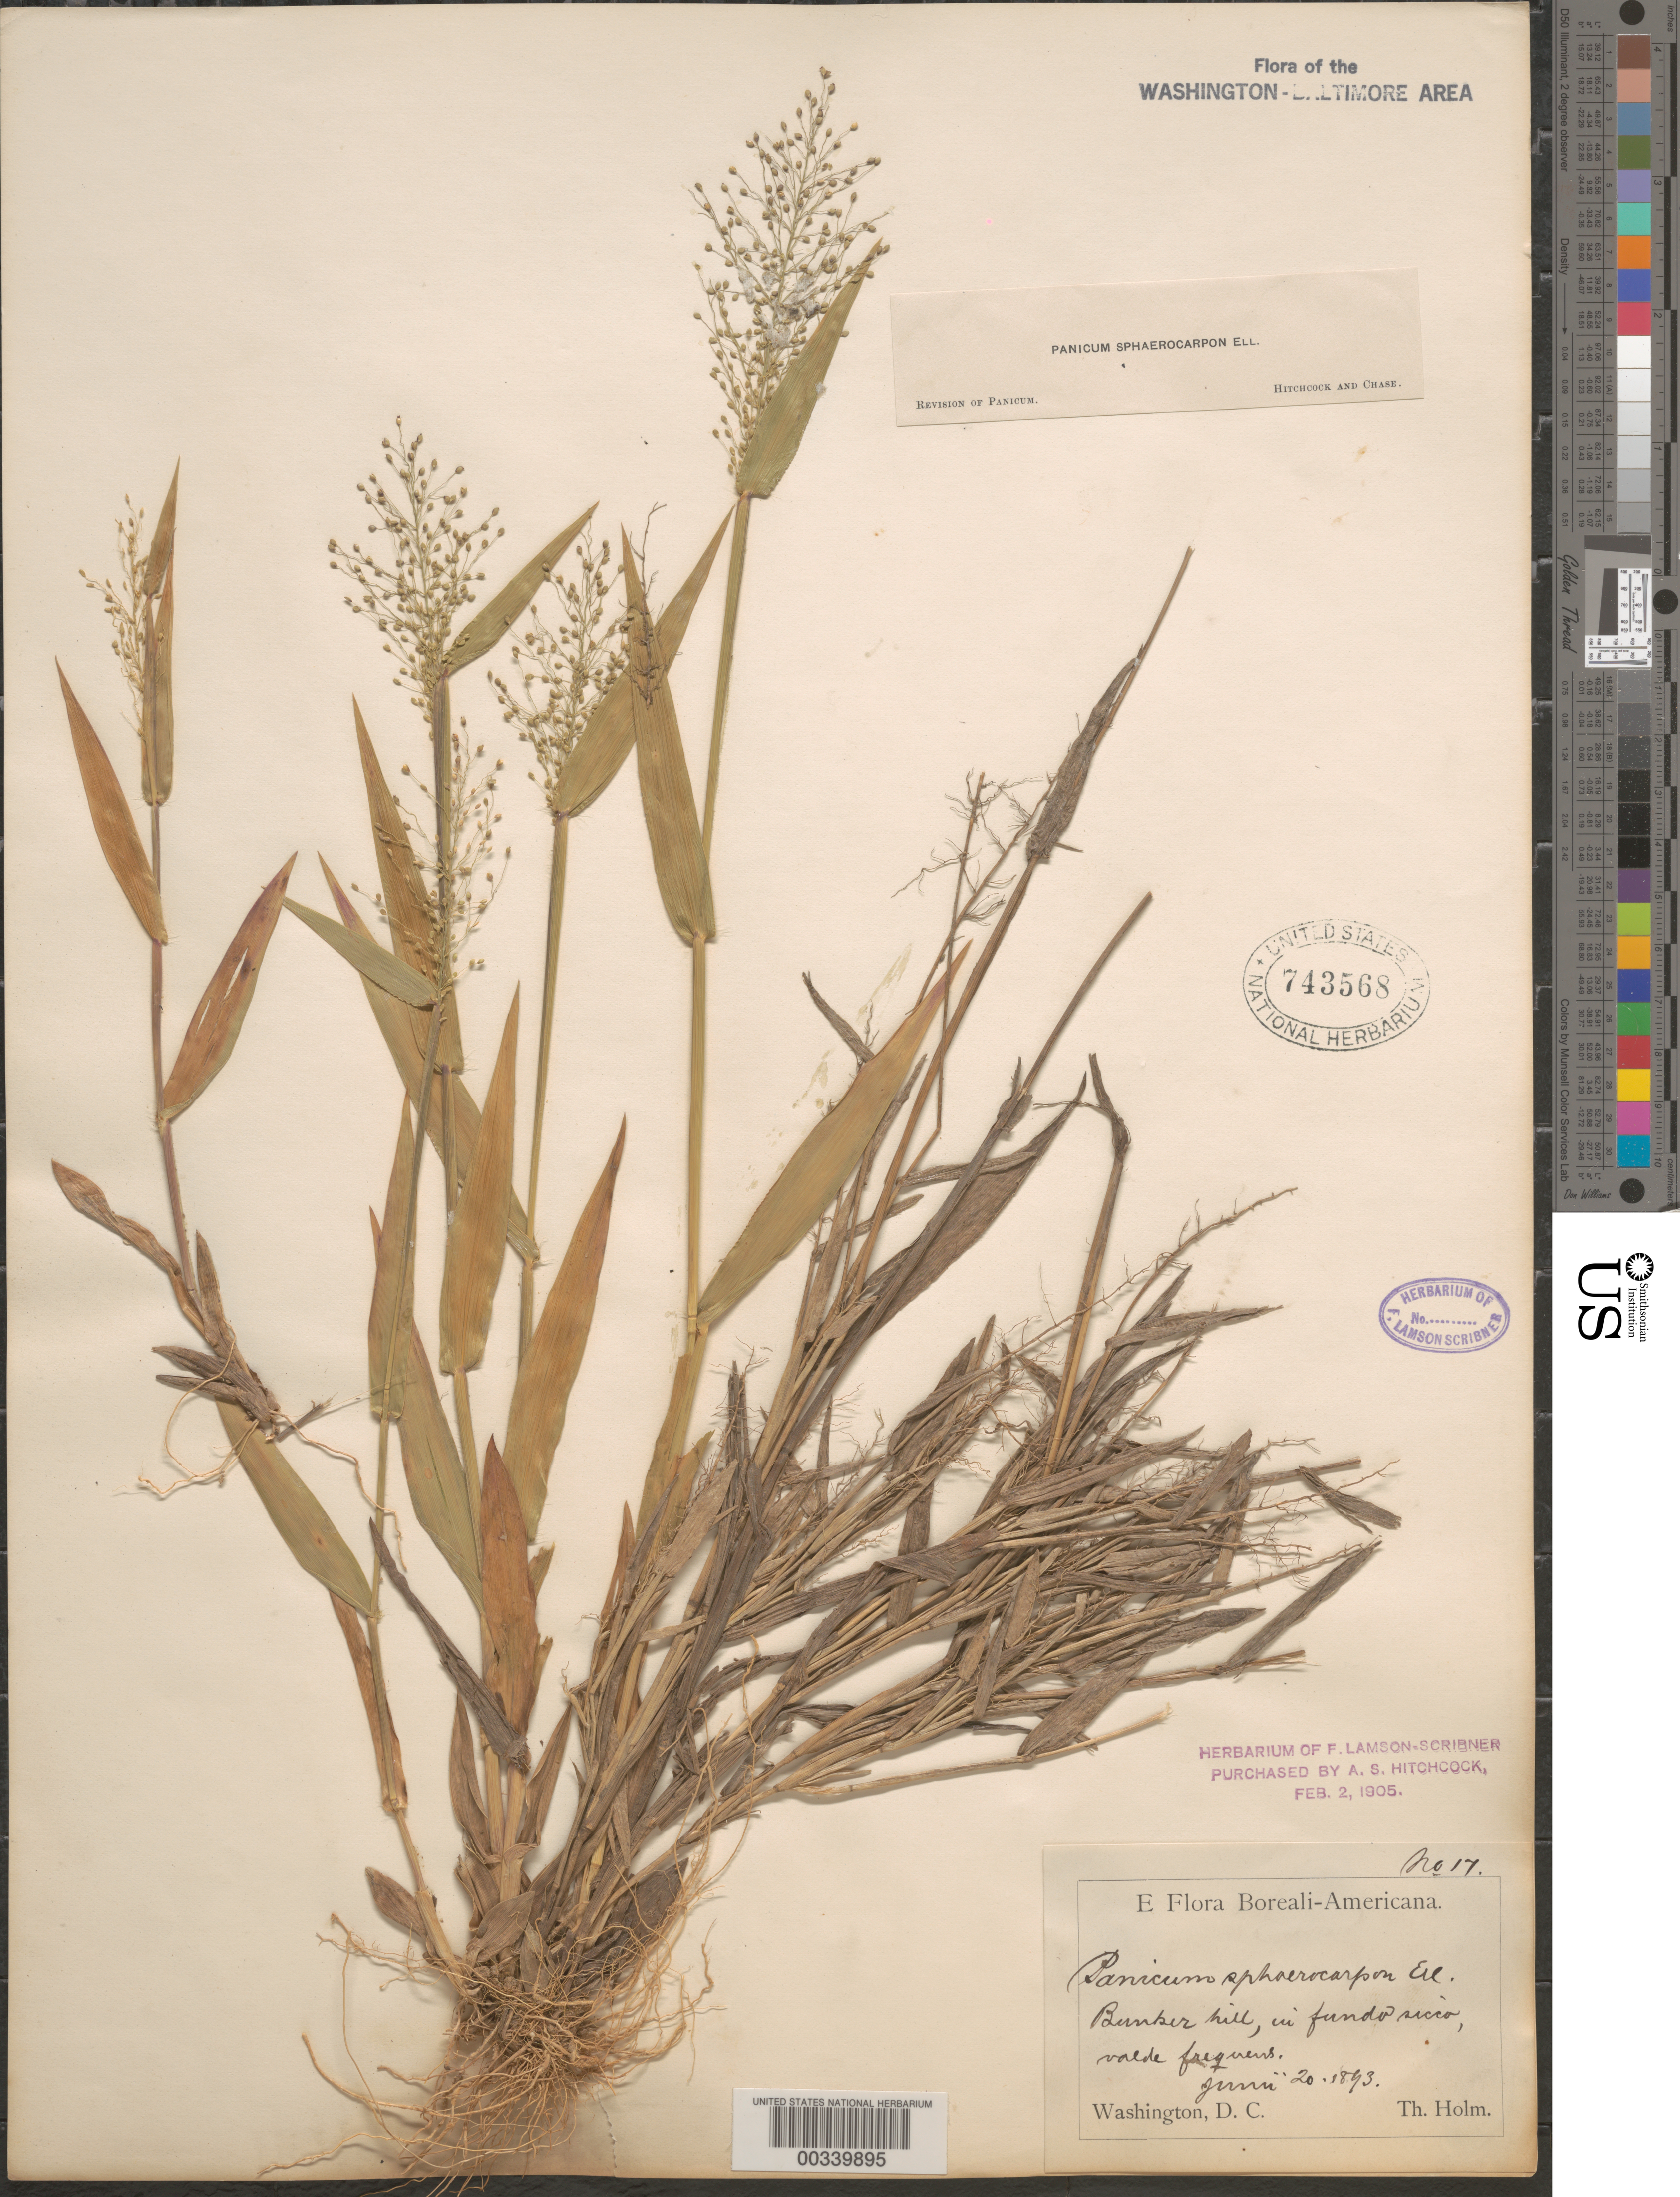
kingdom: Plantae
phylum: Tracheophyta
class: Liliopsida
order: Poales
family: Poaceae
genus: Dichanthelium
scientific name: Dichanthelium sphaerocarpon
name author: (Elliott) Gould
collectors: T. Holm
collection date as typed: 20 Jun 1893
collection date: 1893-06-20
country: United States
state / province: District of Columbia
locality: Bunker Hill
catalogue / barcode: US 743568